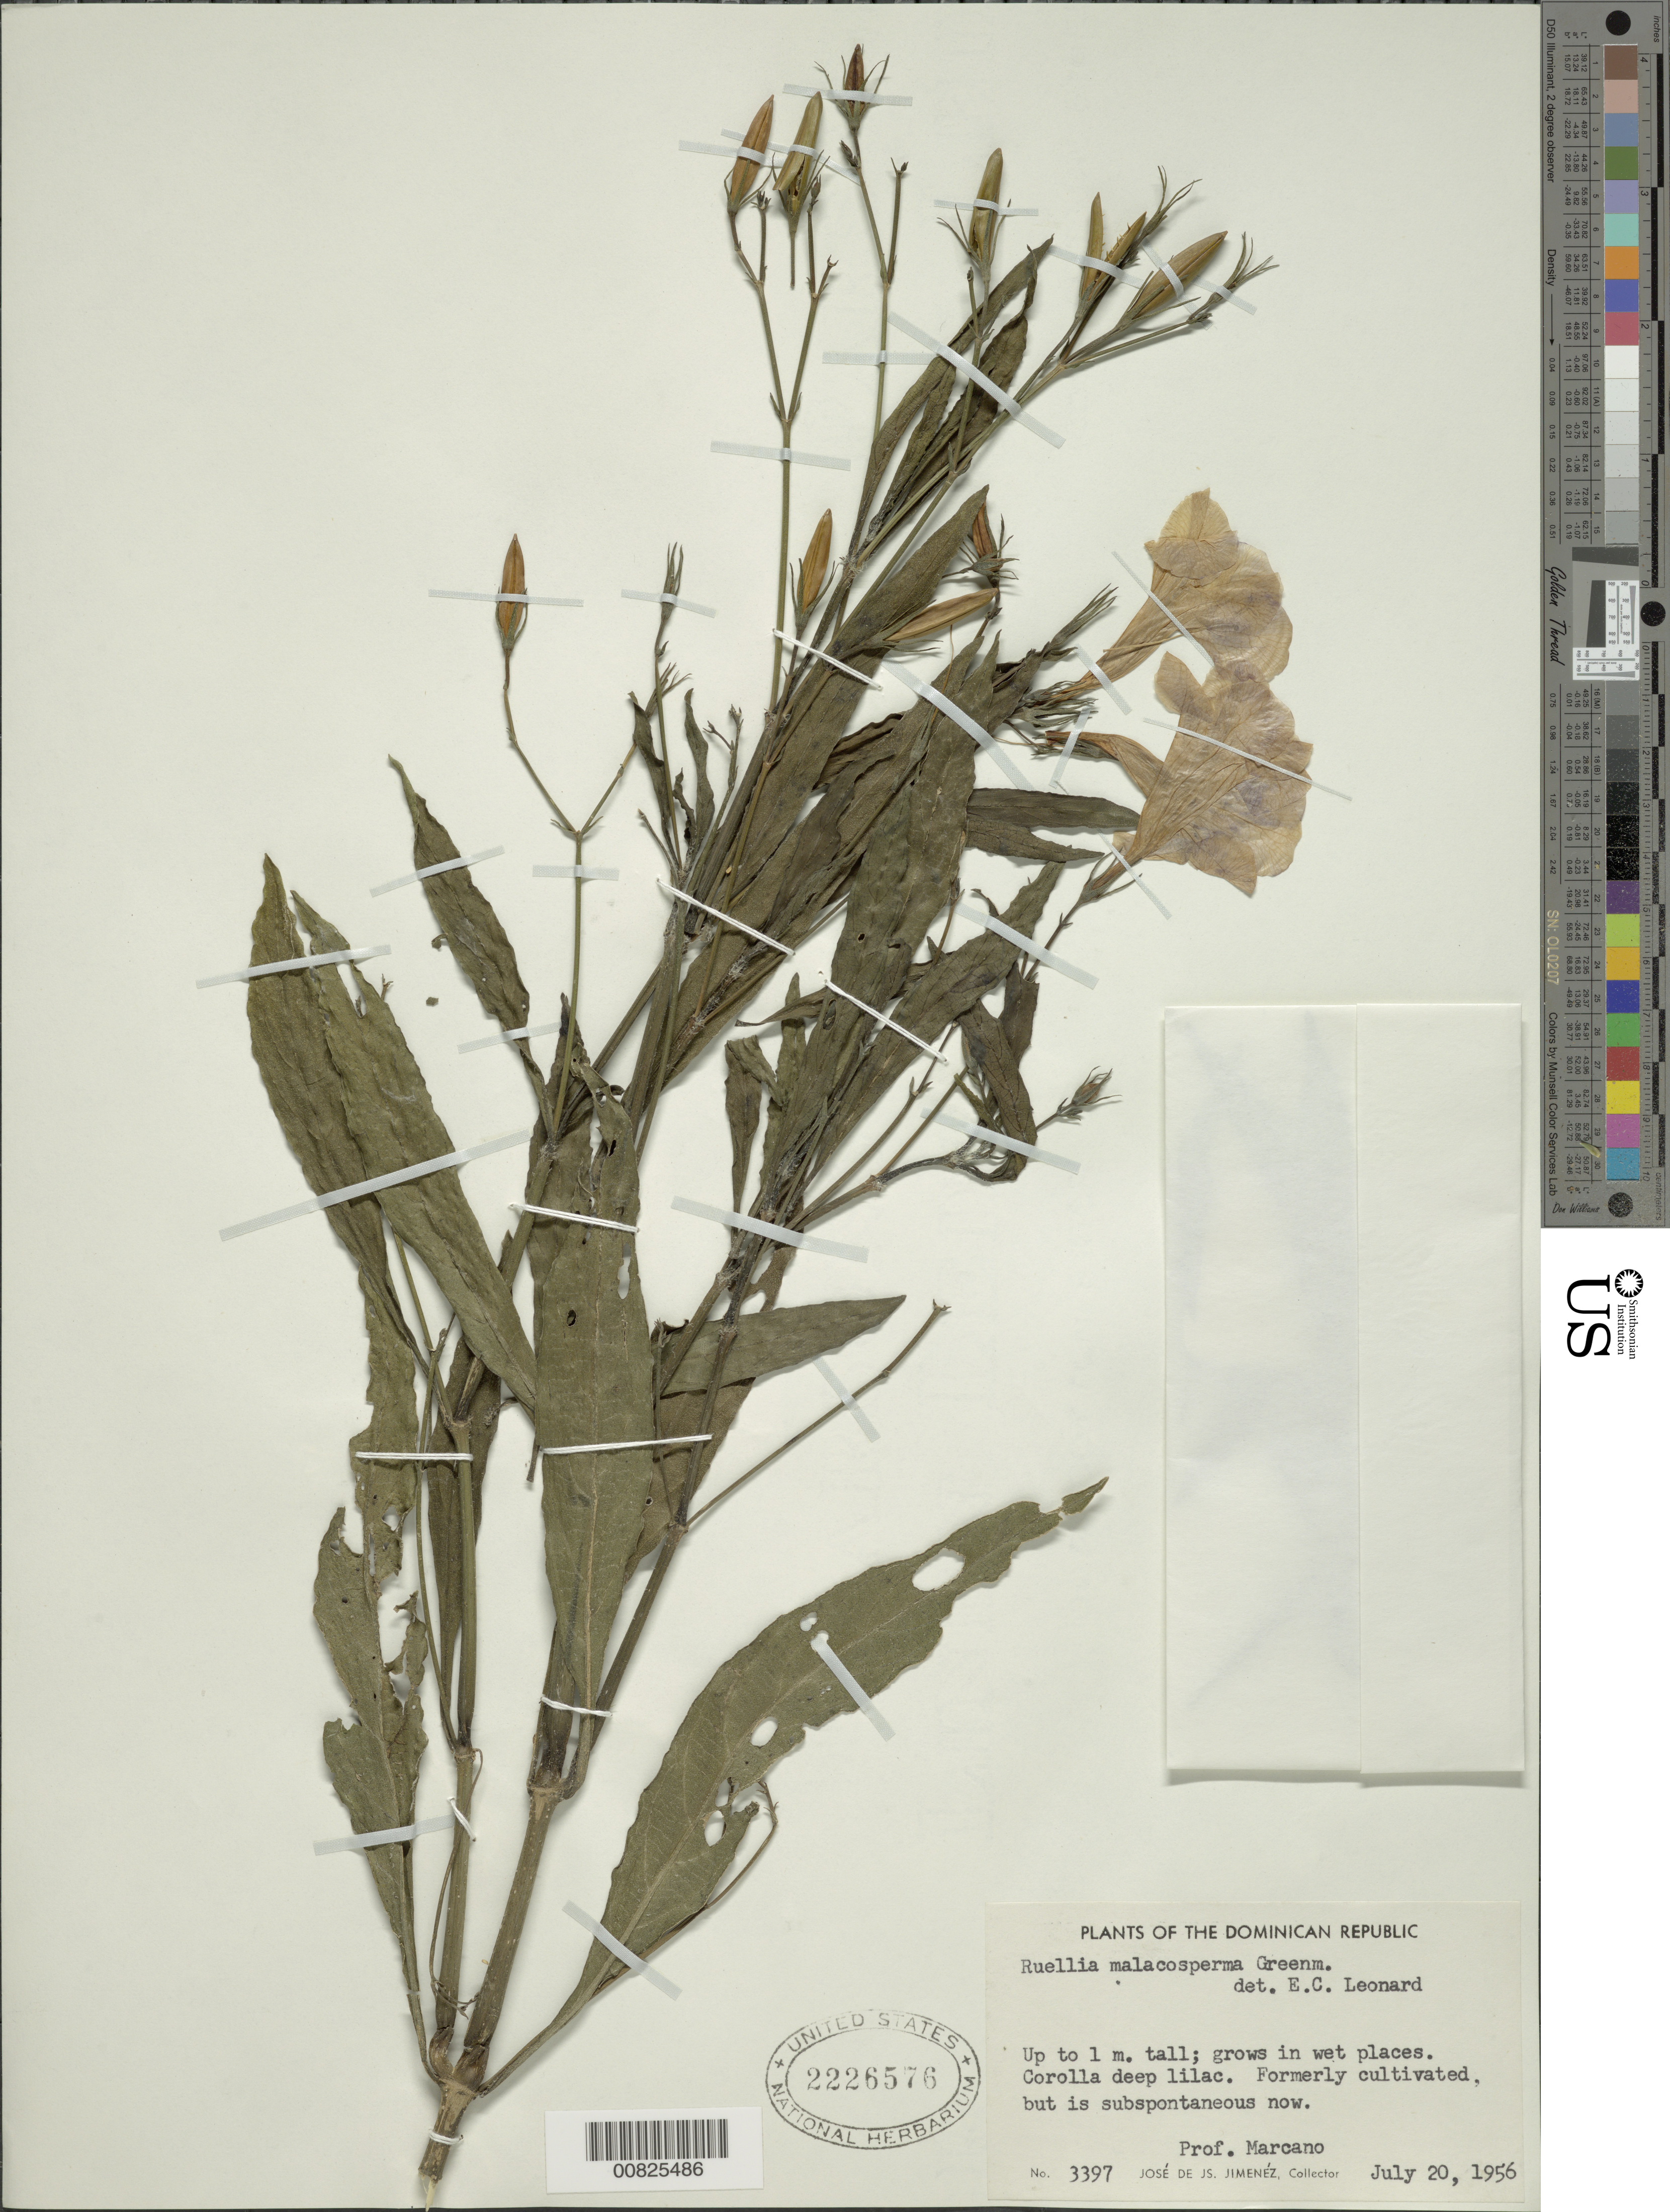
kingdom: Plantae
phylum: Tracheophyta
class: Magnoliopsida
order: Lamiales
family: Acanthaceae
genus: Ruellia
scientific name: Ruellia malacosperma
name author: Greenm.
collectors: J. J. Jiménez Almonte & E. J. Marcano F.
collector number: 3397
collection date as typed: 20 Jul 1956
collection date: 1956-07-20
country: Dominican Republic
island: Hispaniola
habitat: Grows in wet places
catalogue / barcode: US 2226576